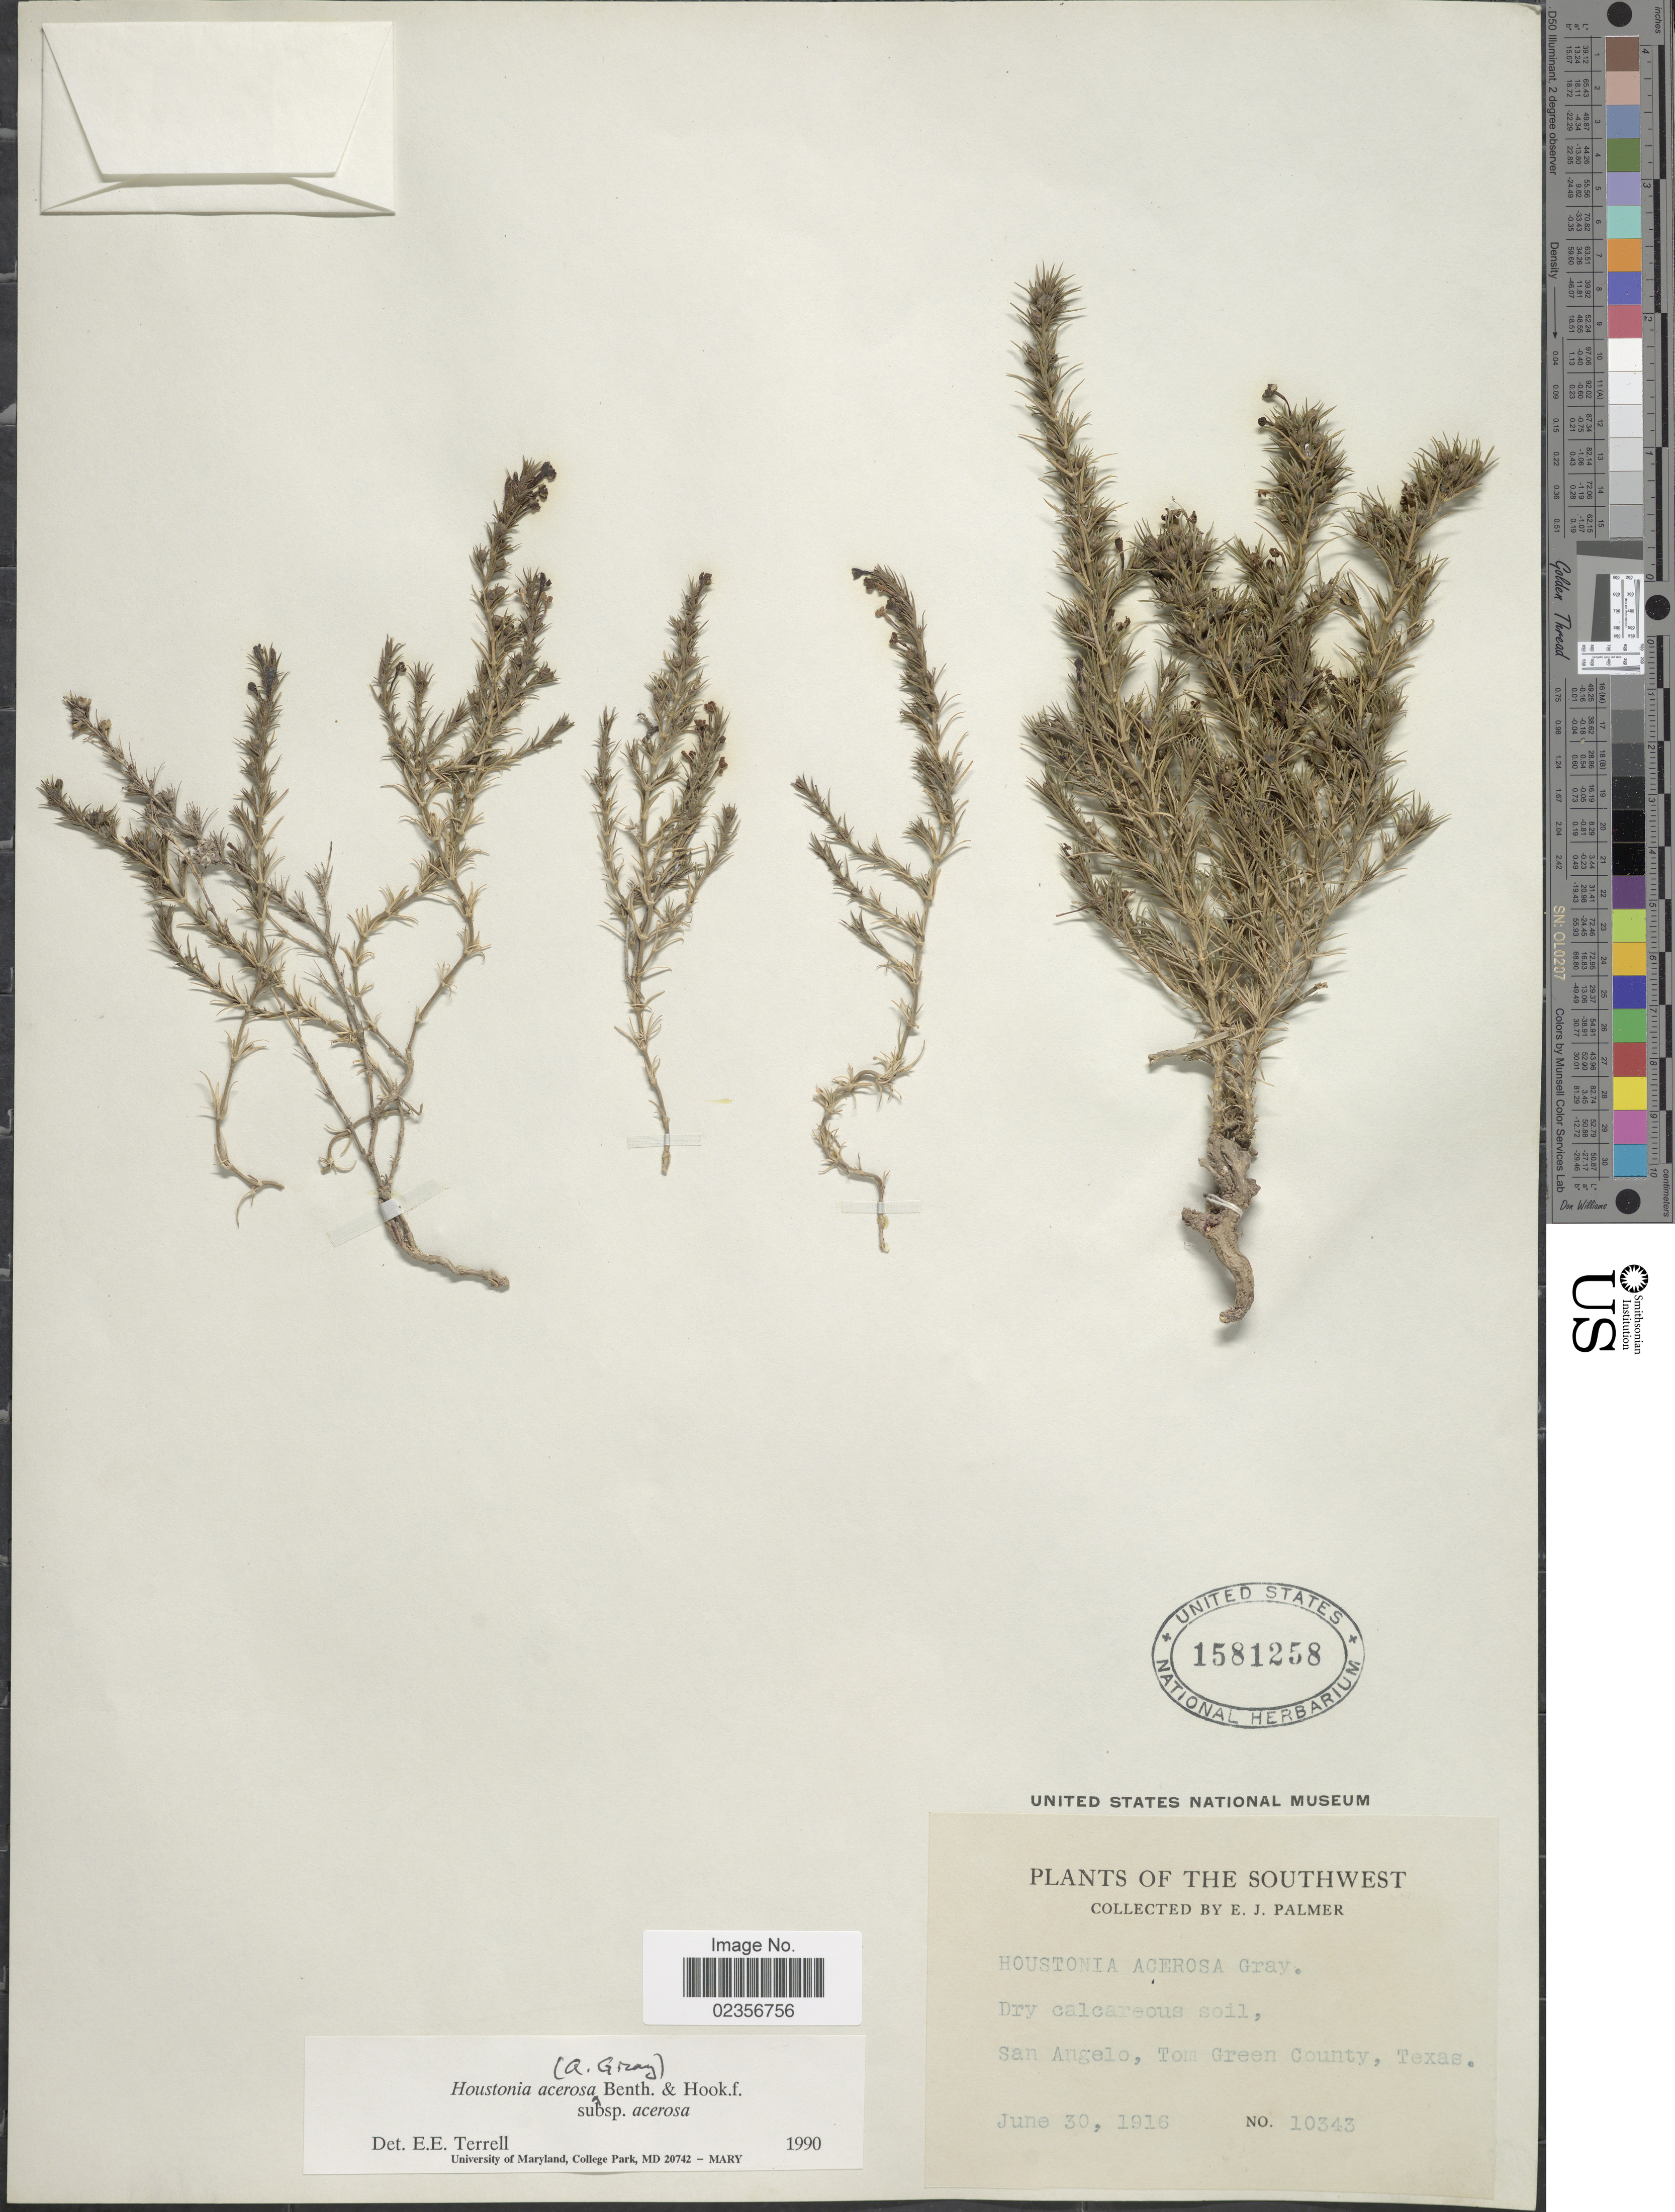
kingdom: Plantae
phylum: Tracheophyta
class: Magnoliopsida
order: Gentianales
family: Rubiaceae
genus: Houstonia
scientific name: Houstonia acerosa var. acerosa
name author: (A. Gray) Benth. & Hook. f.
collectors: E. J. Palmer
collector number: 10343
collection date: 1916-06-30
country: United States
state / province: Texas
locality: Southwest. San Angelo, Tom Green County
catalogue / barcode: US 1581258